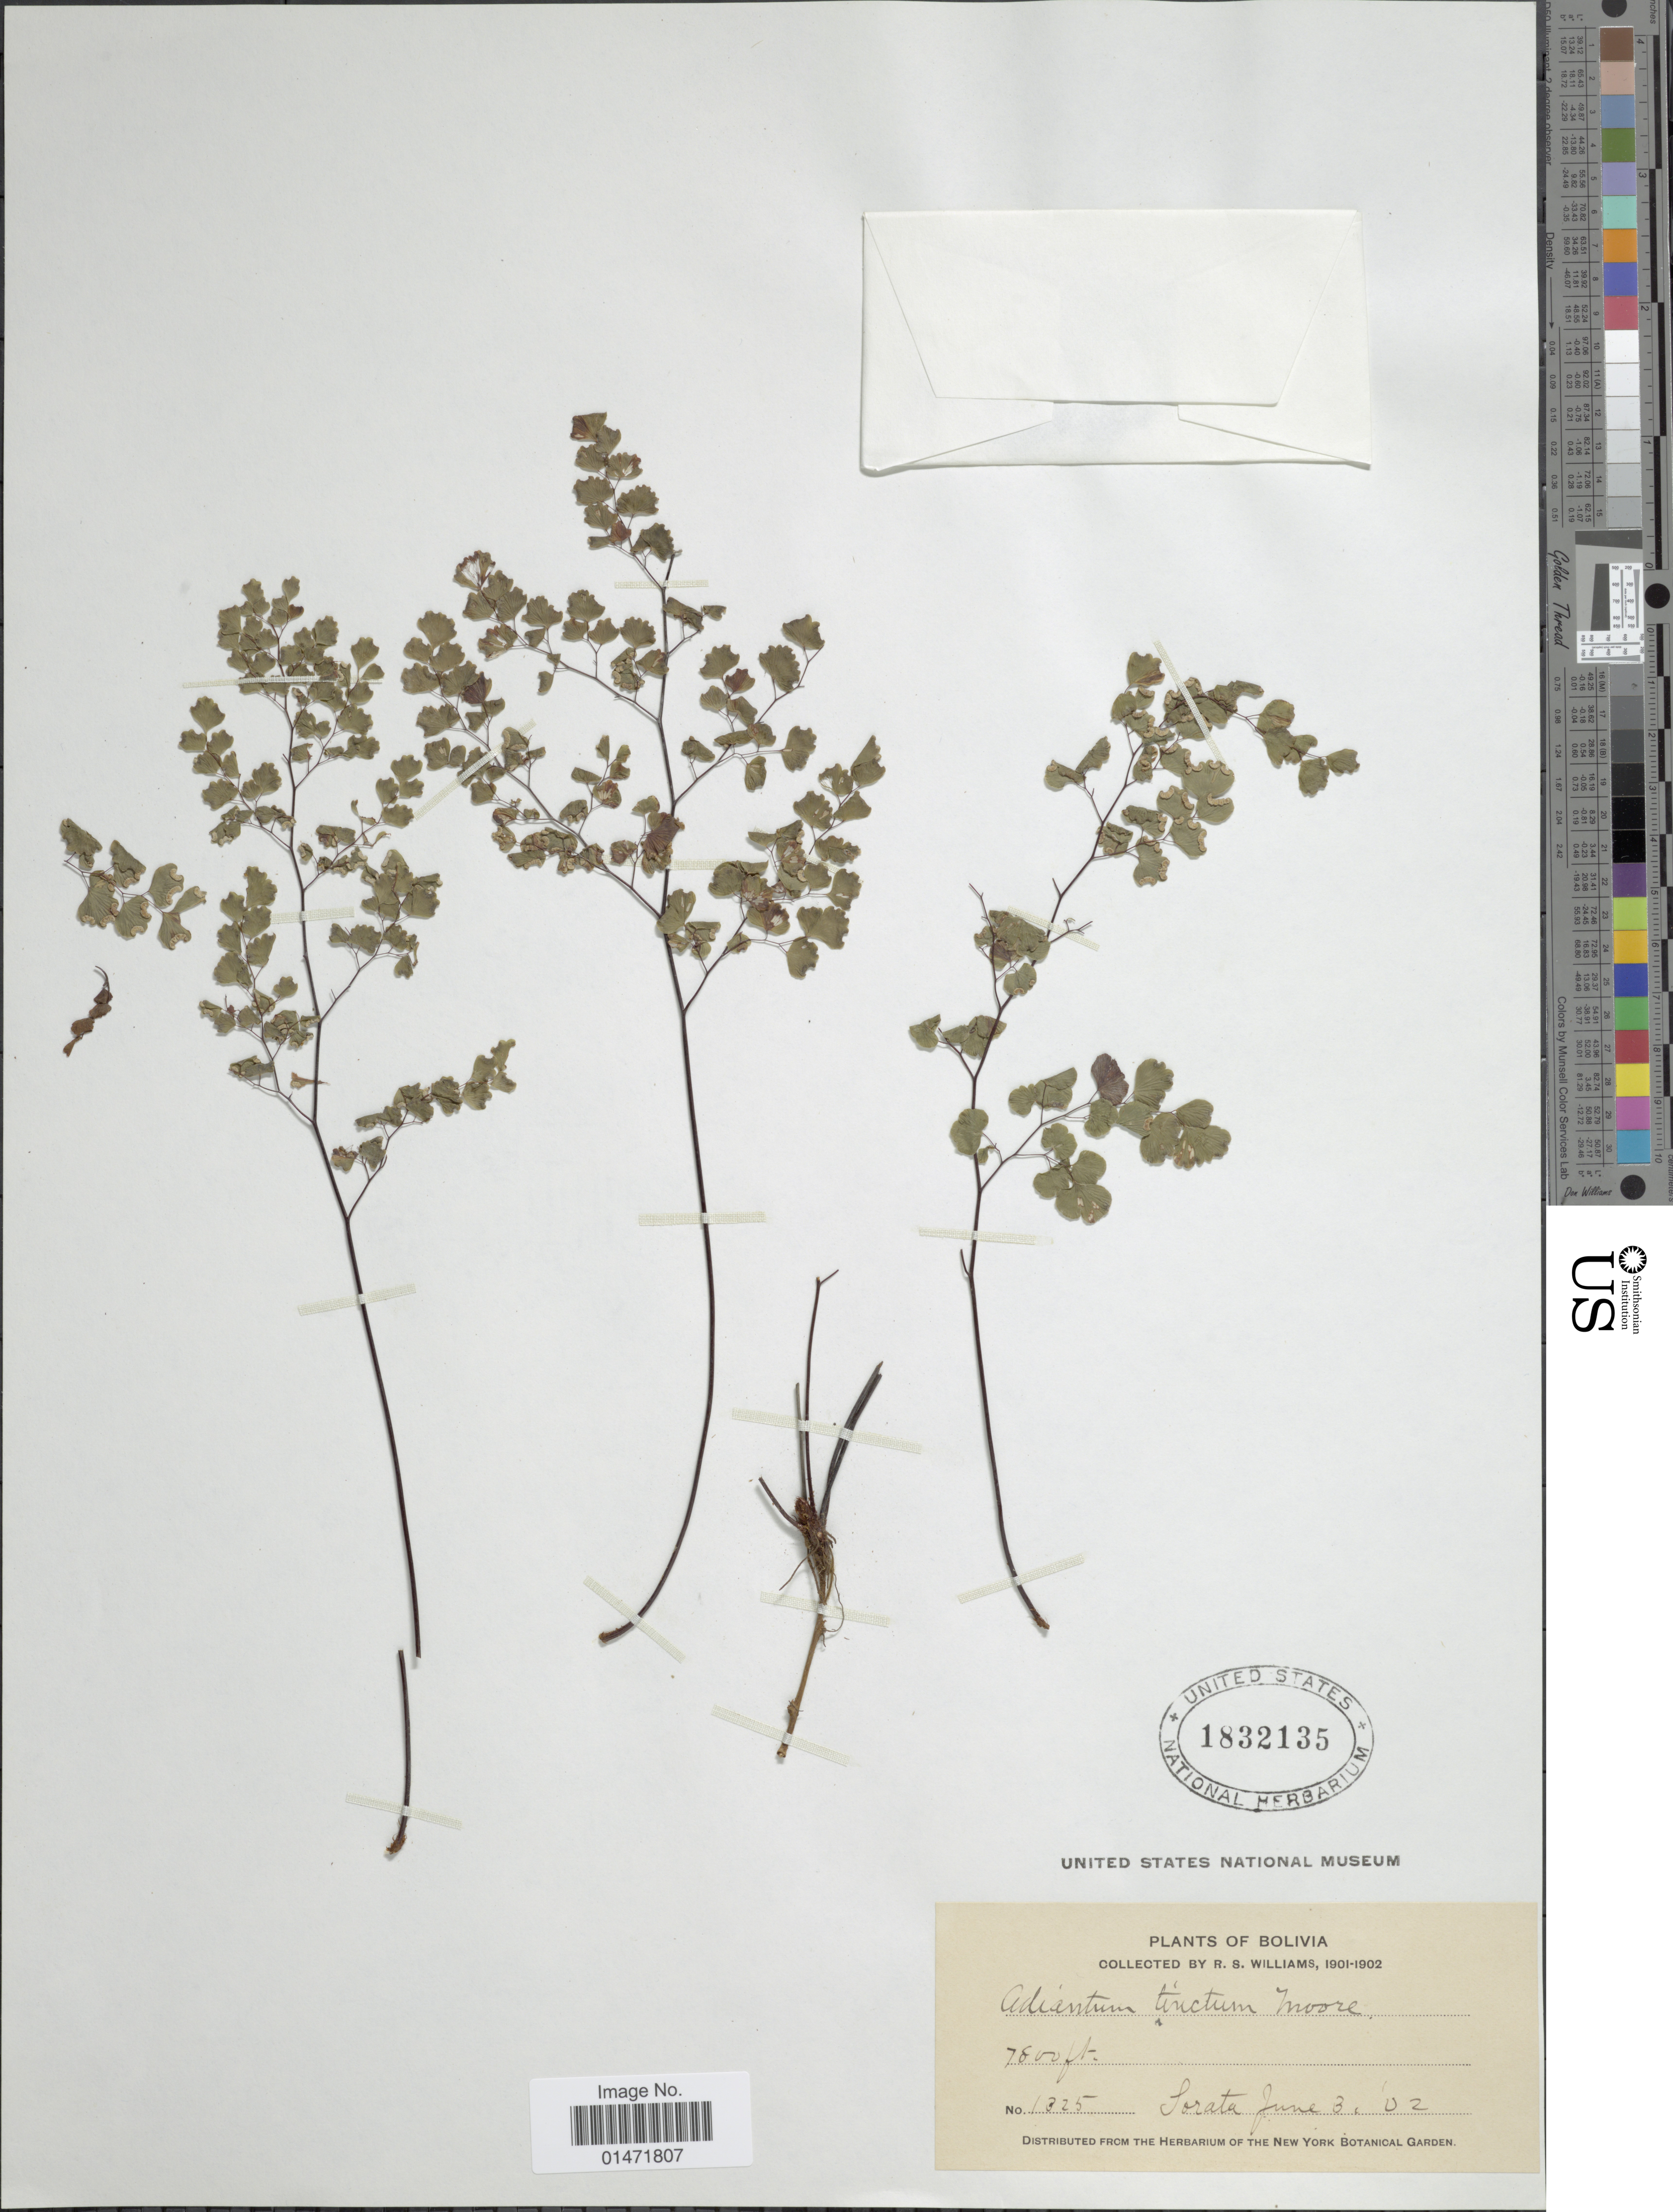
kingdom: Plantae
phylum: Tracheophyta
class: Polypodiopsida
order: Polypodiales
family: Pteridaceae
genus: Adiantum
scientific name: Adiantum tinctum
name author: T. Moore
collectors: R. S. Williams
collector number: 1325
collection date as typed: June 3, 1902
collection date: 1902-06-03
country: Bolivia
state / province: La Páz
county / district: Larecaja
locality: Sorata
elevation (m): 2377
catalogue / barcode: US 1832135